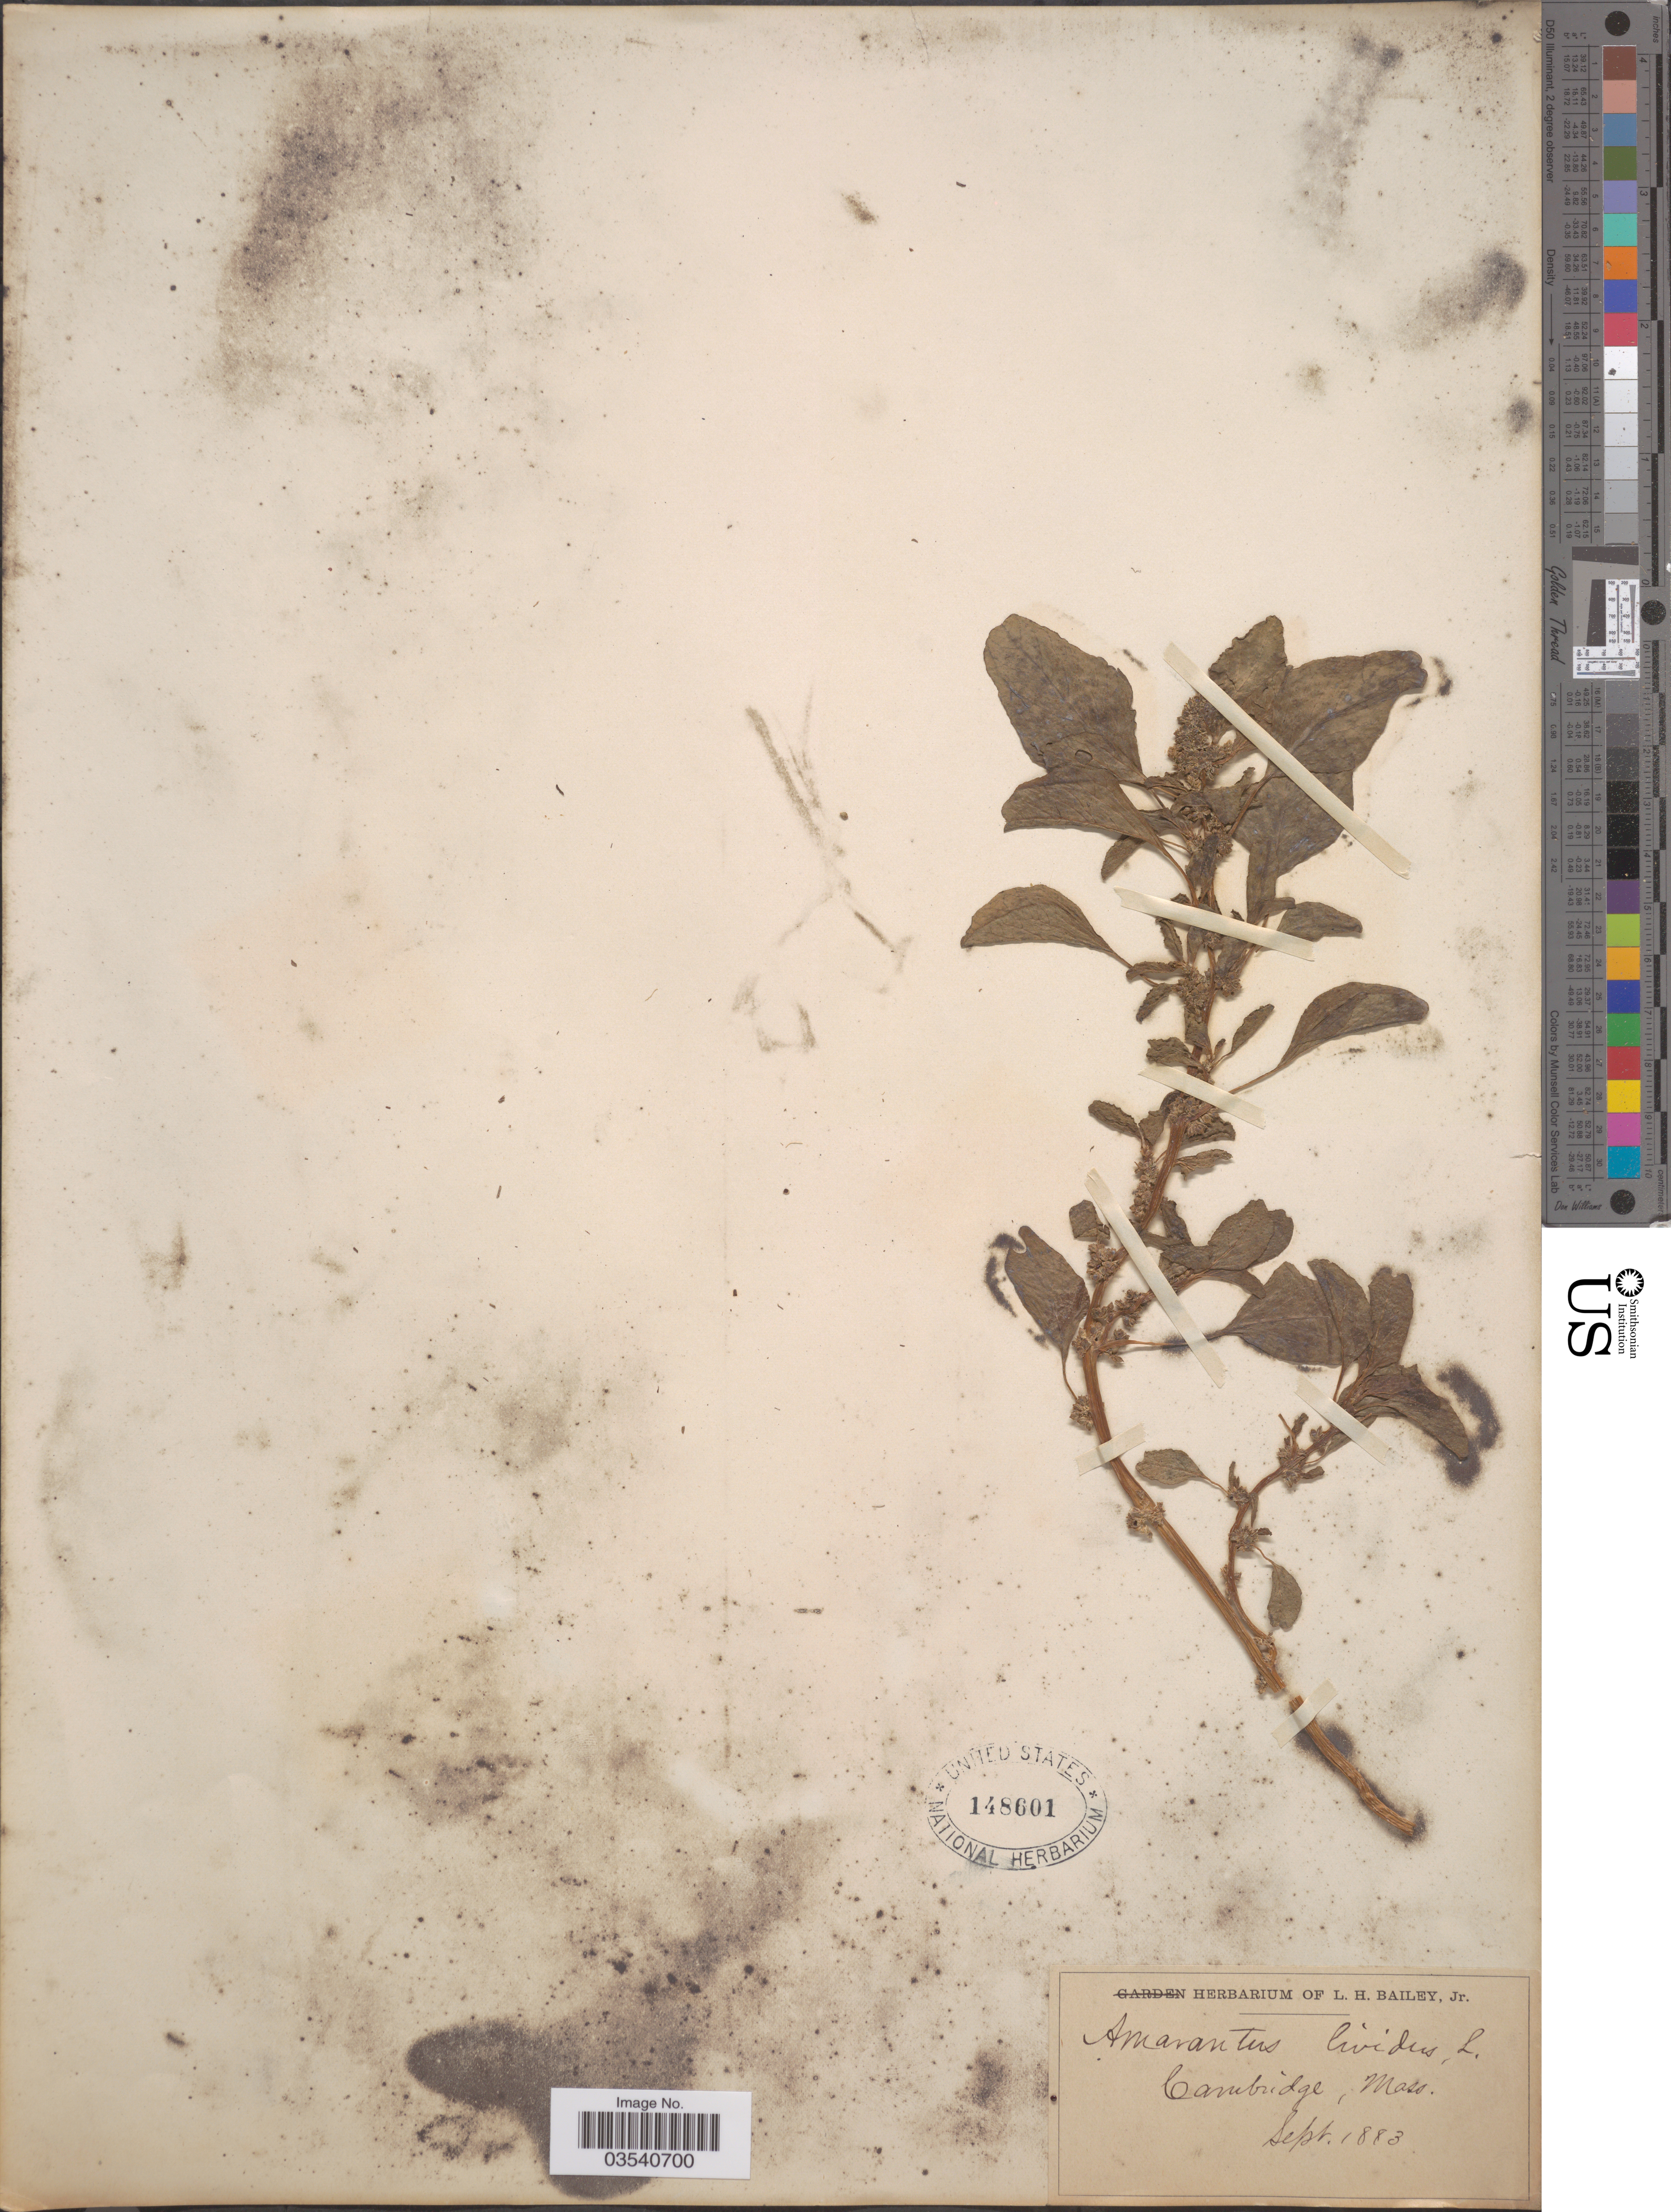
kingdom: Plantae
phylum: Tracheophyta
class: Magnoliopsida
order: Caryophyllales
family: Amaranthaceae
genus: Amaranthus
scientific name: Amaranthus lividus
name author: L.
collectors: ex herb. L. H. Bailey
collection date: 1883-09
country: United States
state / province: Massachusetts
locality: Cambridge.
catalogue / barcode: US 148601